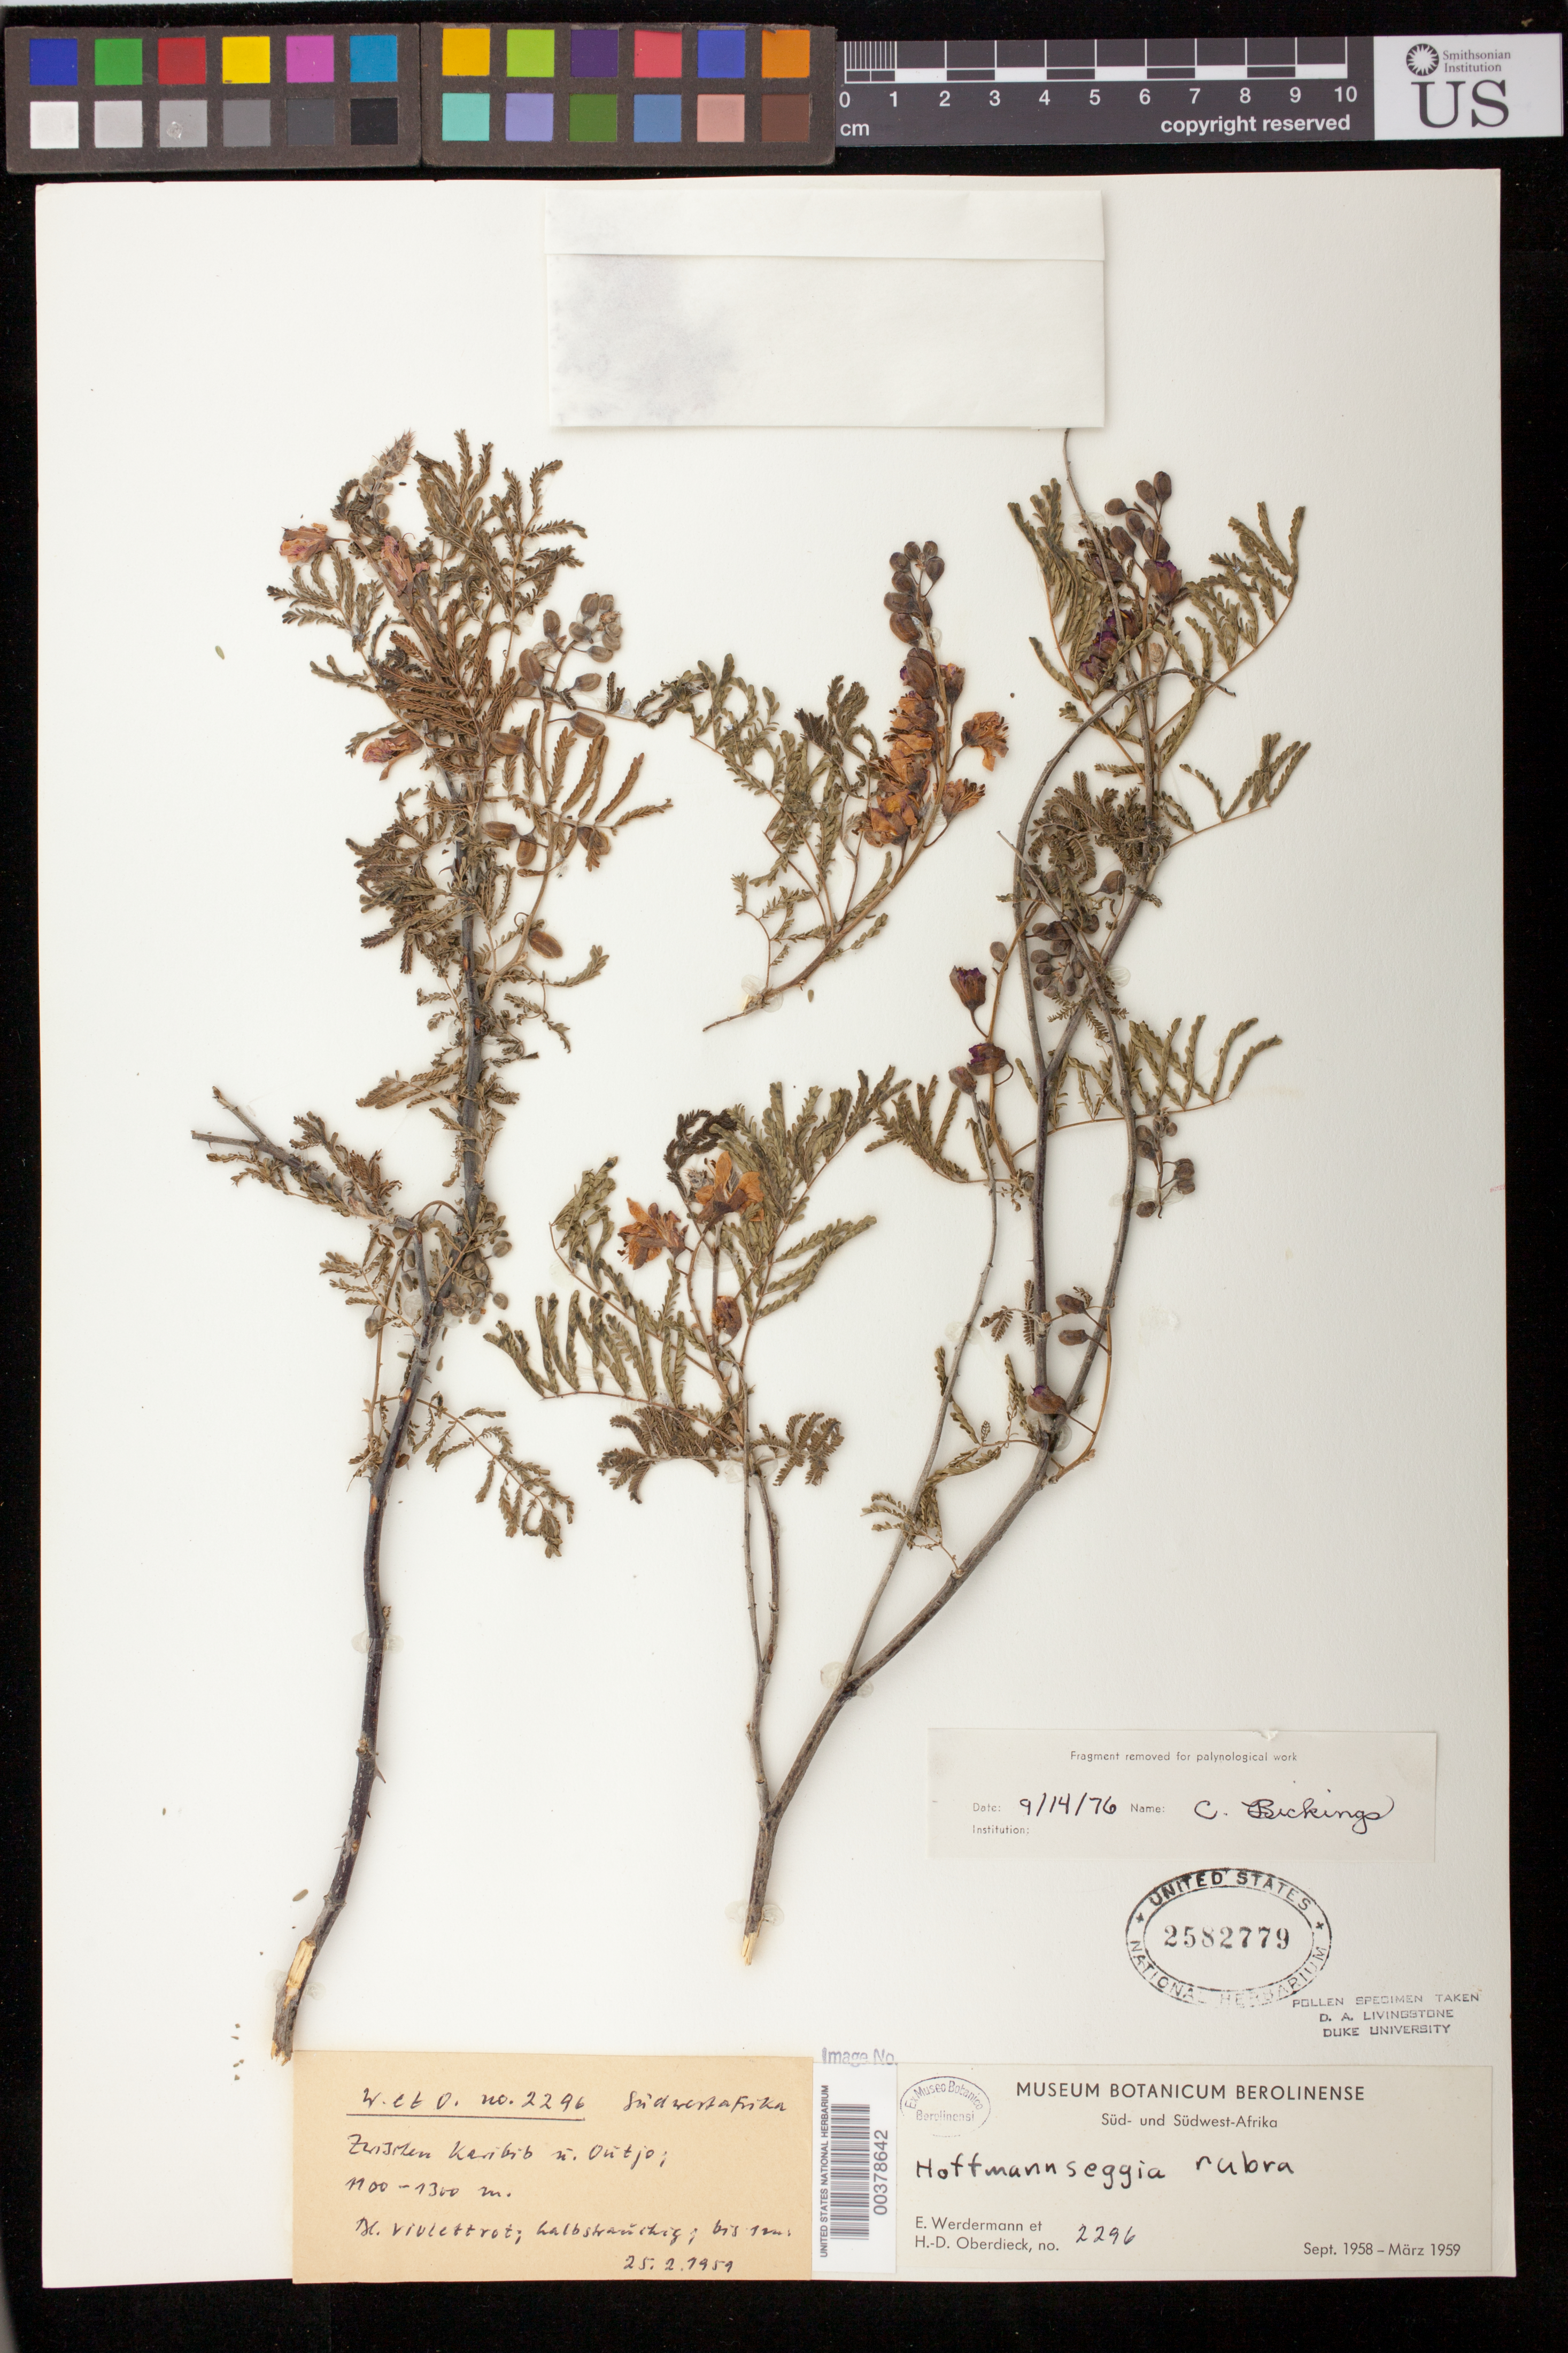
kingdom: Plantae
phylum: Tracheophyta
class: Magnoliopsida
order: Fabales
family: Fabaceae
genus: Gelrebia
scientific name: Gelrebia rubra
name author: (Engl.) Gagnon & G.P. Lewis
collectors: E. Werdermann & H. Oberdieck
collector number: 2296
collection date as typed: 25 Feb 1959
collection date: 1959-02-25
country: Namibia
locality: Zwischen Karibib u. Outjo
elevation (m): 1100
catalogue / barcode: US 2582779